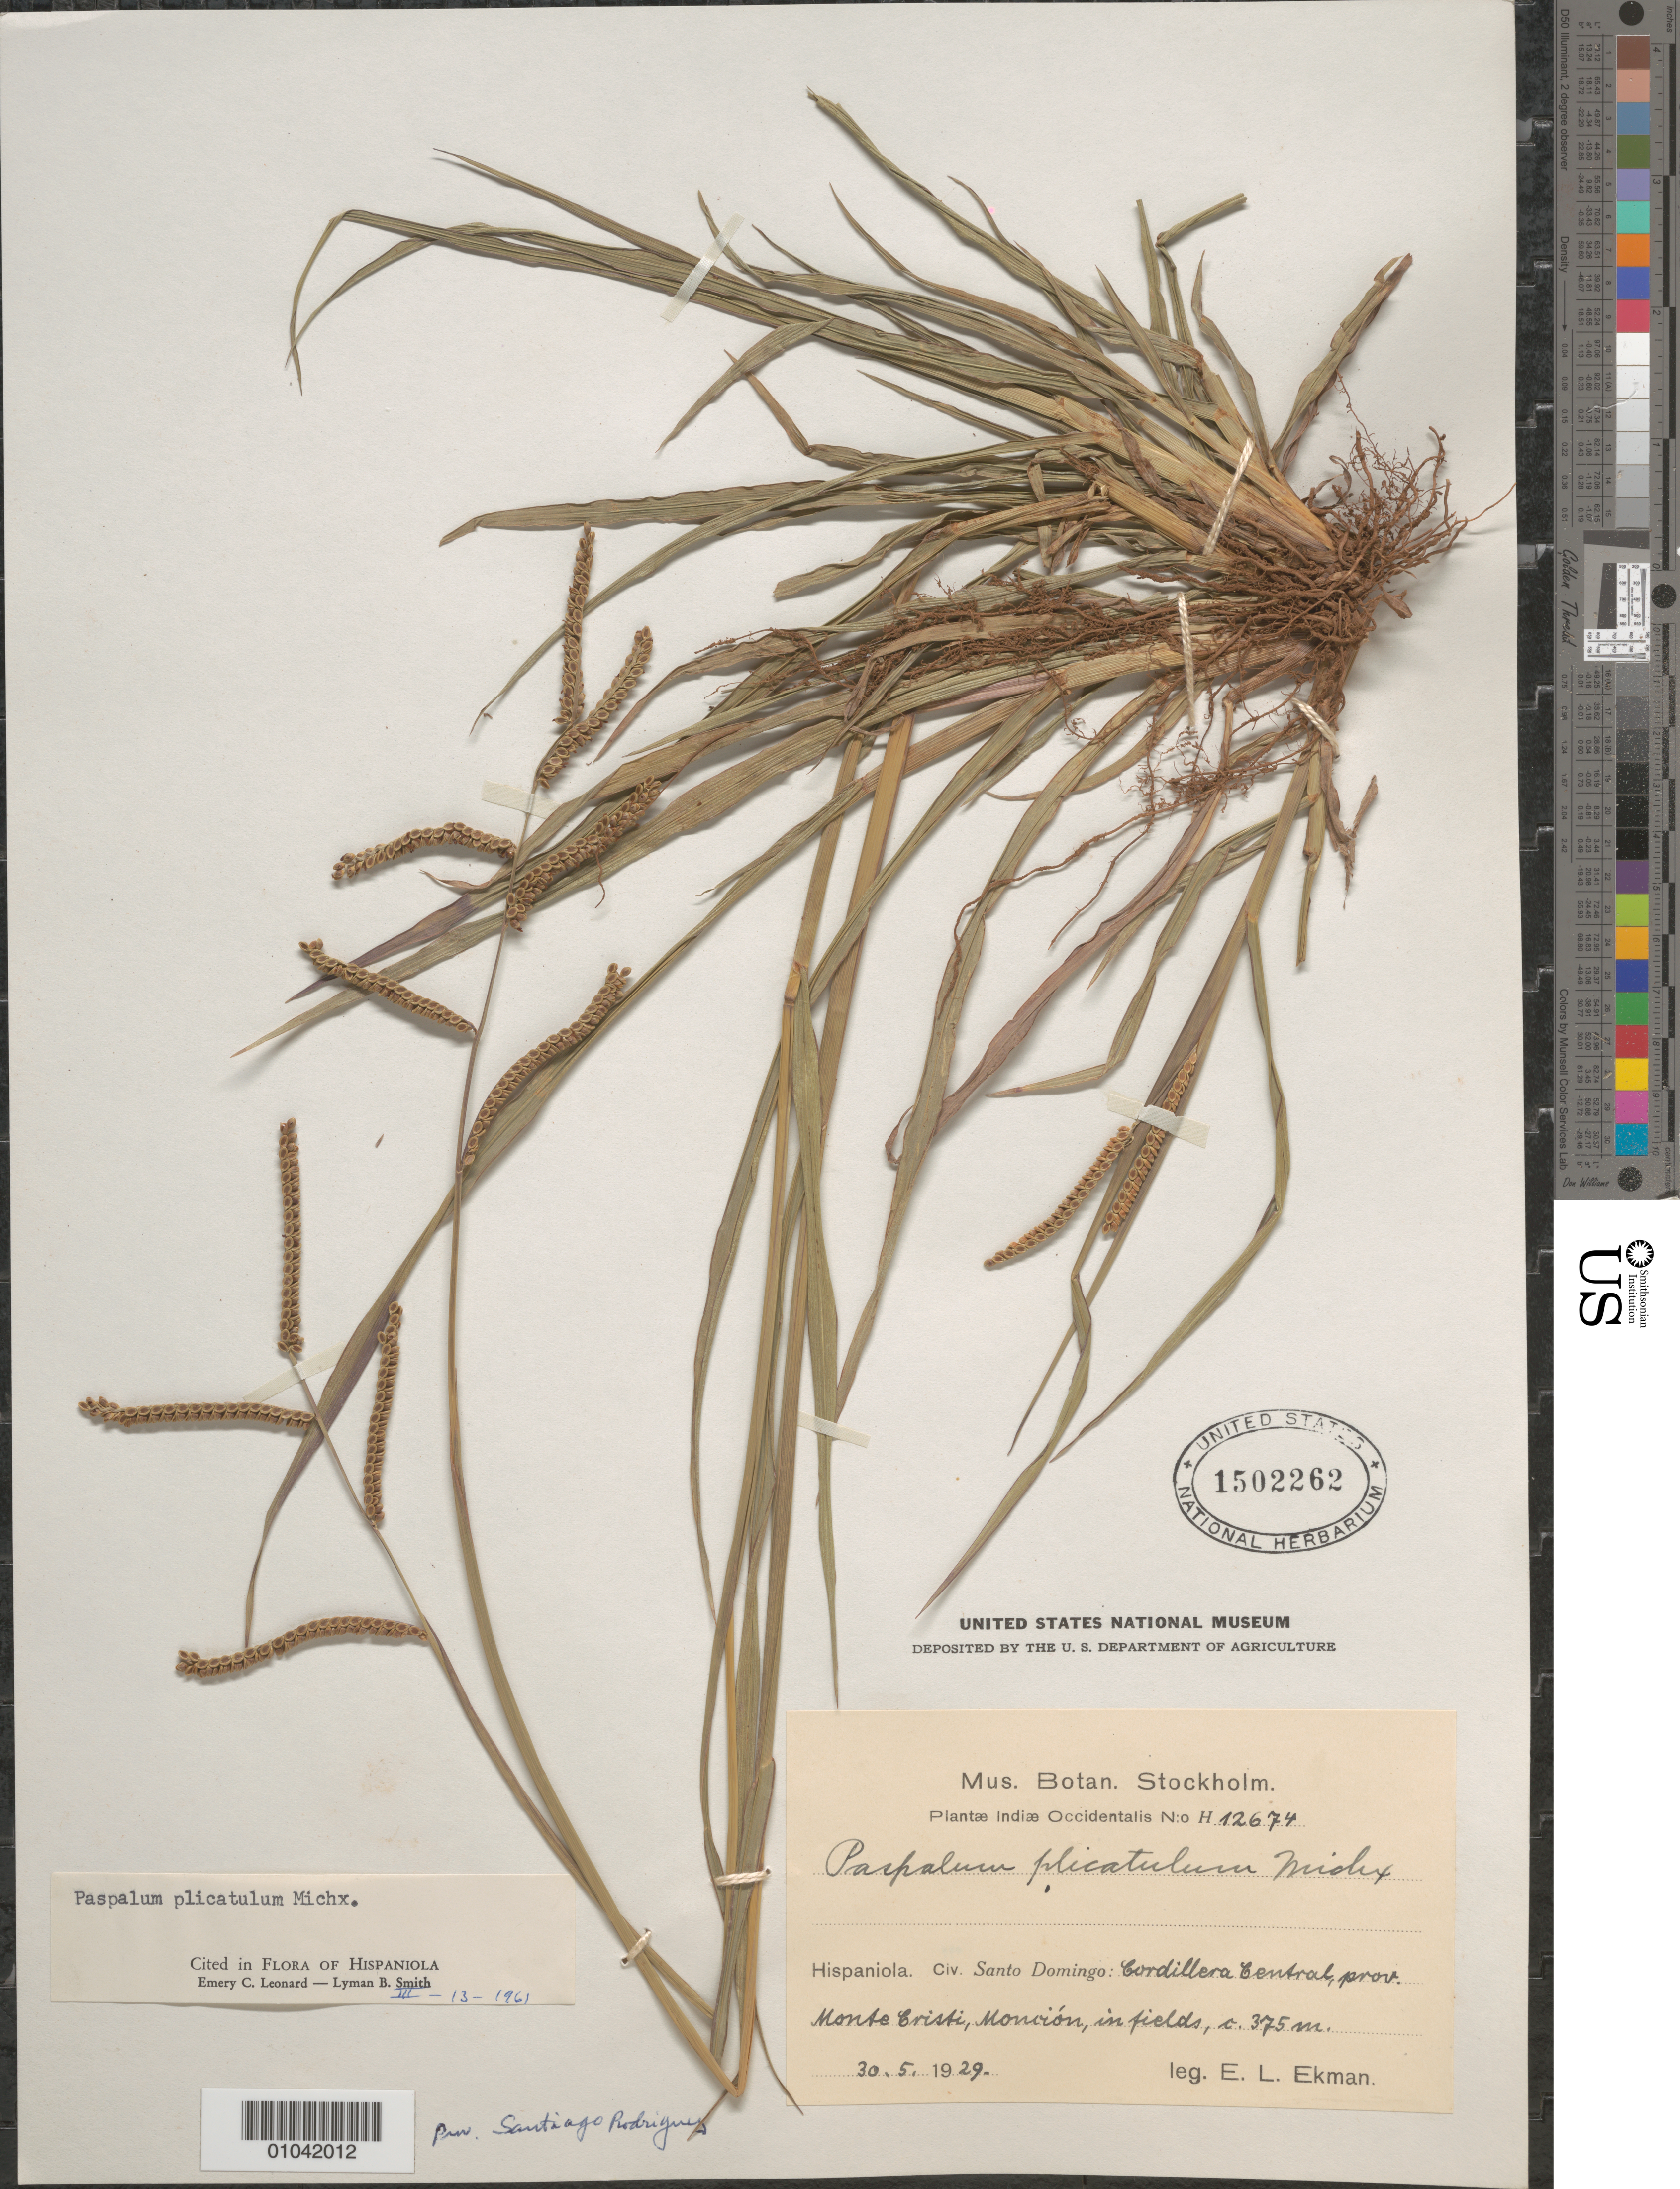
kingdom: Plantae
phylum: Tracheophyta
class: Liliopsida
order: Poales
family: Poaceae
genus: Paspalum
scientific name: Paspalum plicatulum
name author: Michx.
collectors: E. L. Ekman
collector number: H 12674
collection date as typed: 30 May 1929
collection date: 1929-05-30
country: Dominican Republic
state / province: Monte Cristi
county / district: Monción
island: Hispaniola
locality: Cordillera Central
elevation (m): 375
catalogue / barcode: US 1502262